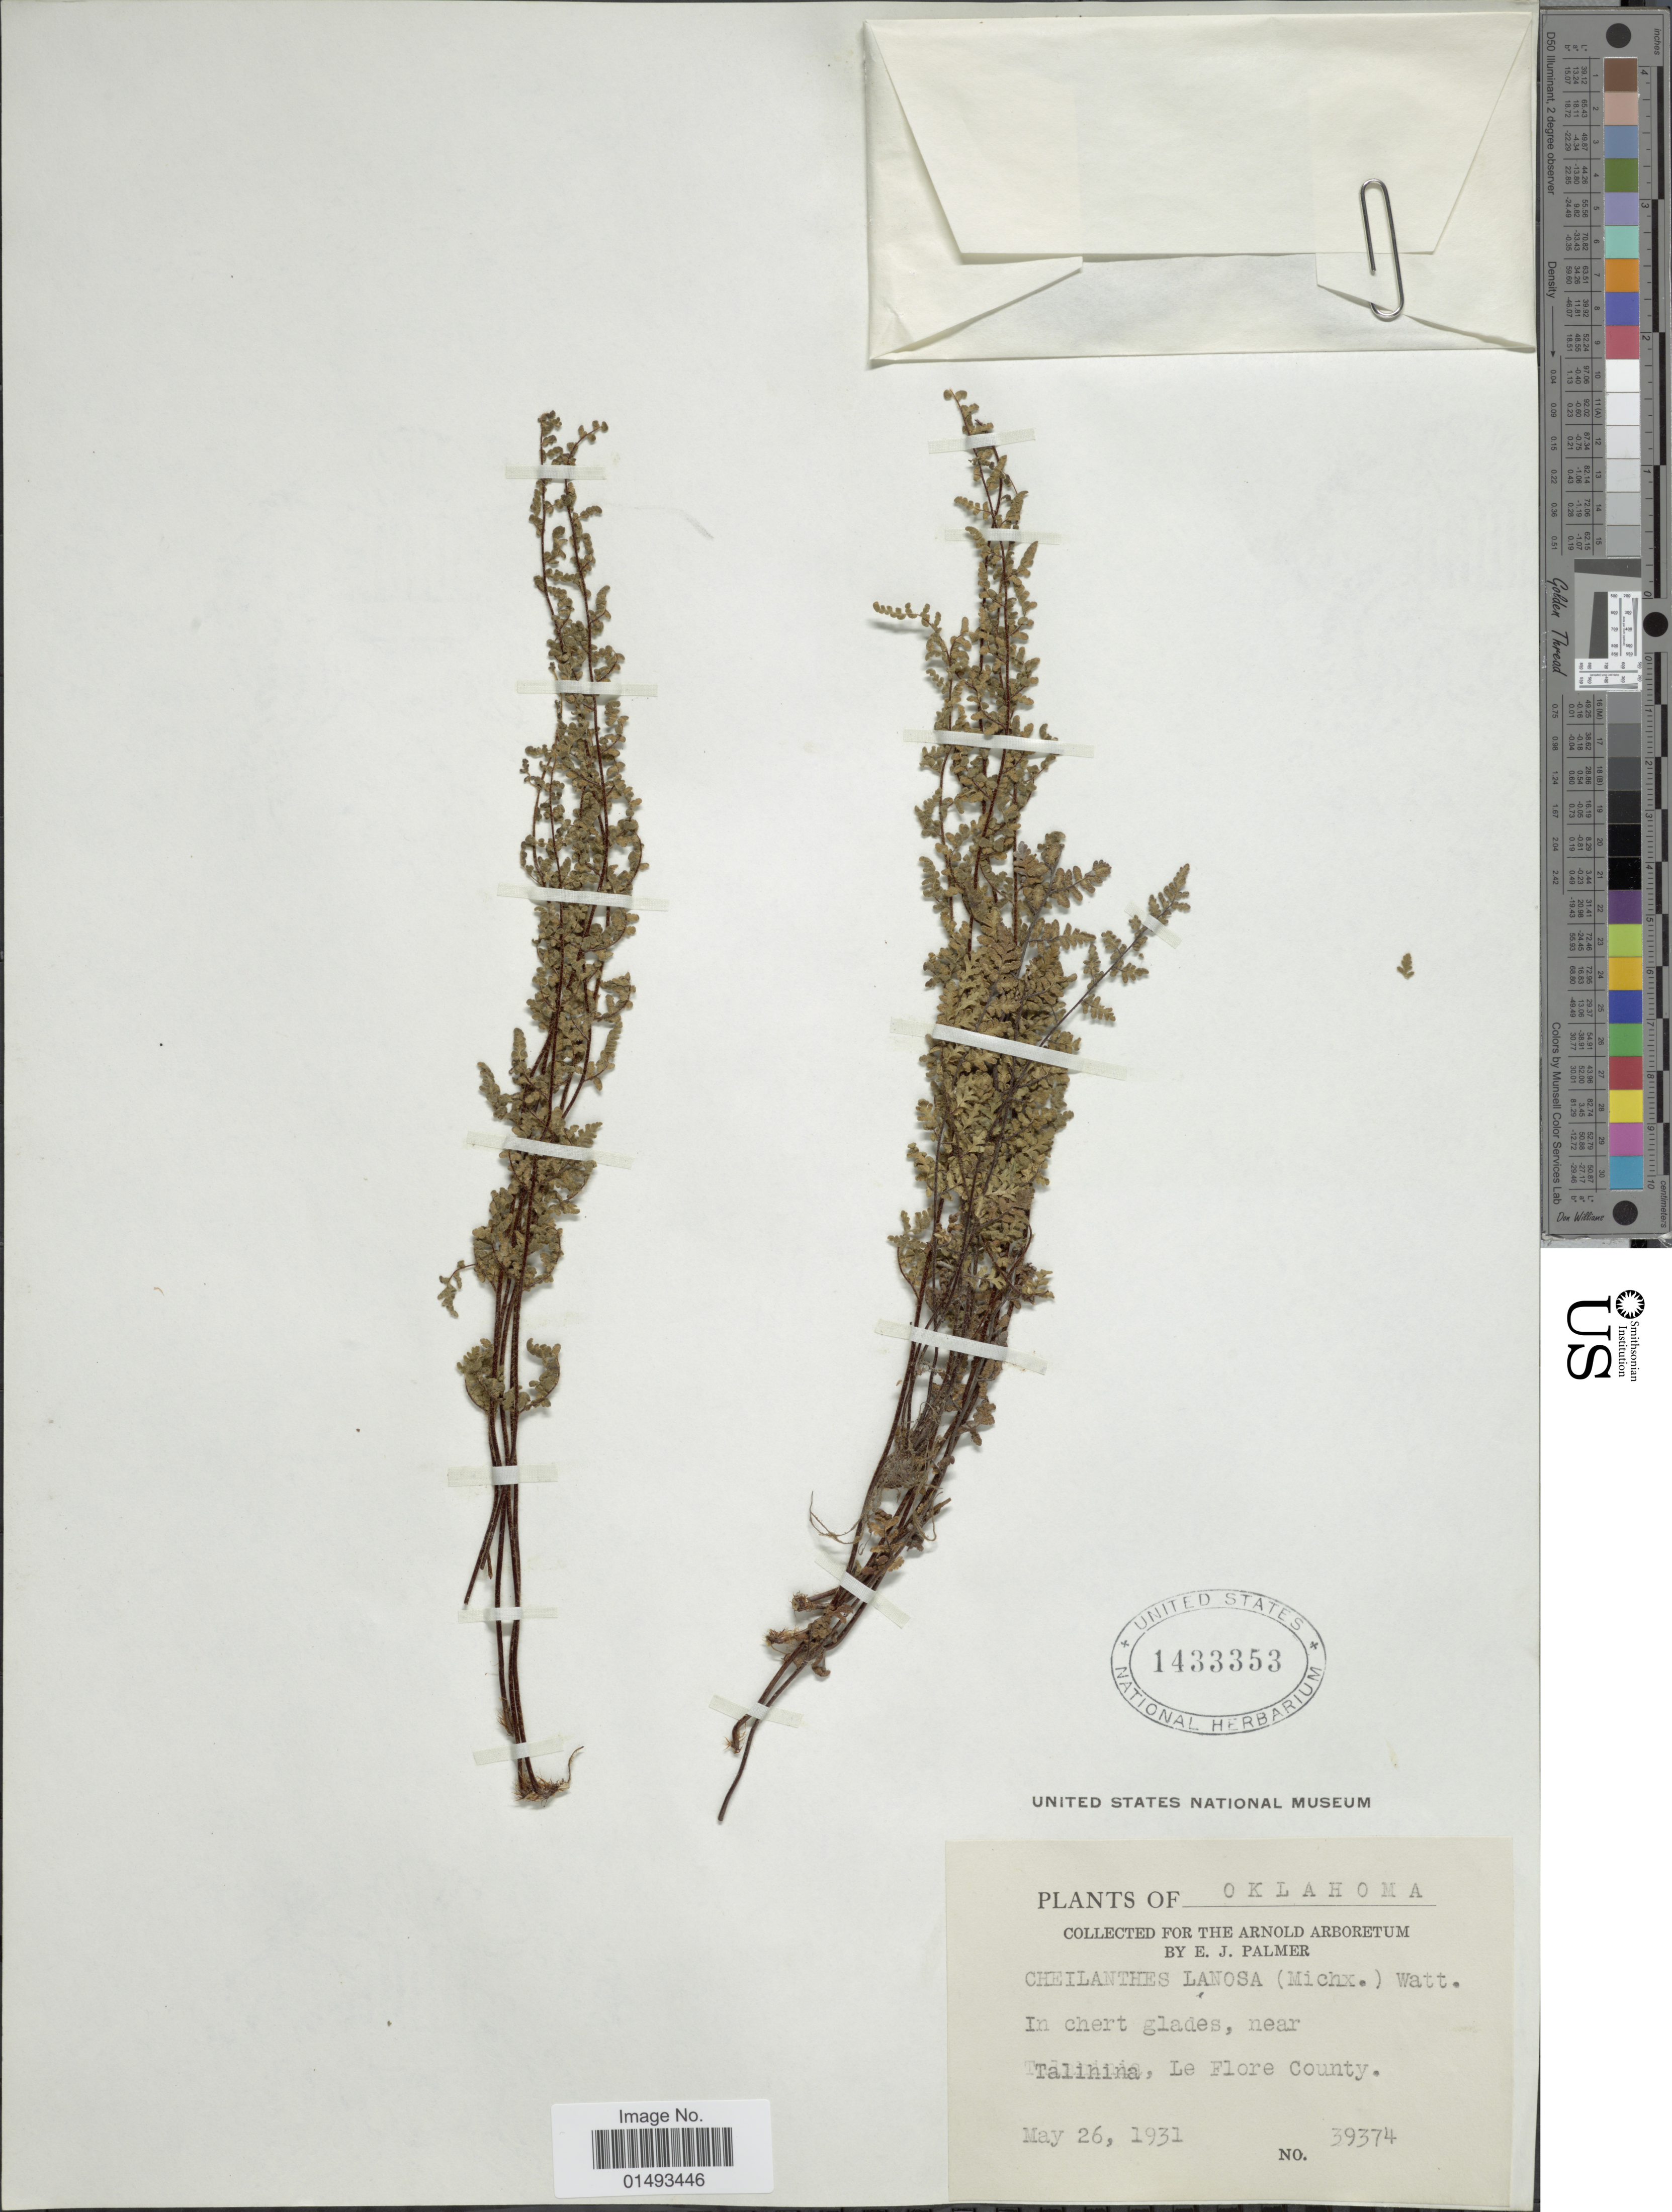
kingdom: Plantae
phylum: Tracheophyta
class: Polypodiopsida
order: Polypodiales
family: Pteridaceae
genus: Myriopteris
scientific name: Myriopteris lanosa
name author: (Michx.) Grusz & Windham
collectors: E. J. Palmer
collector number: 39374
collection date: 1931-05-26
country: United States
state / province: Oklahoma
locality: Plants of Oklahoma, In chert glades, near Talinina, Le Flore County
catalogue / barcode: US 1433353